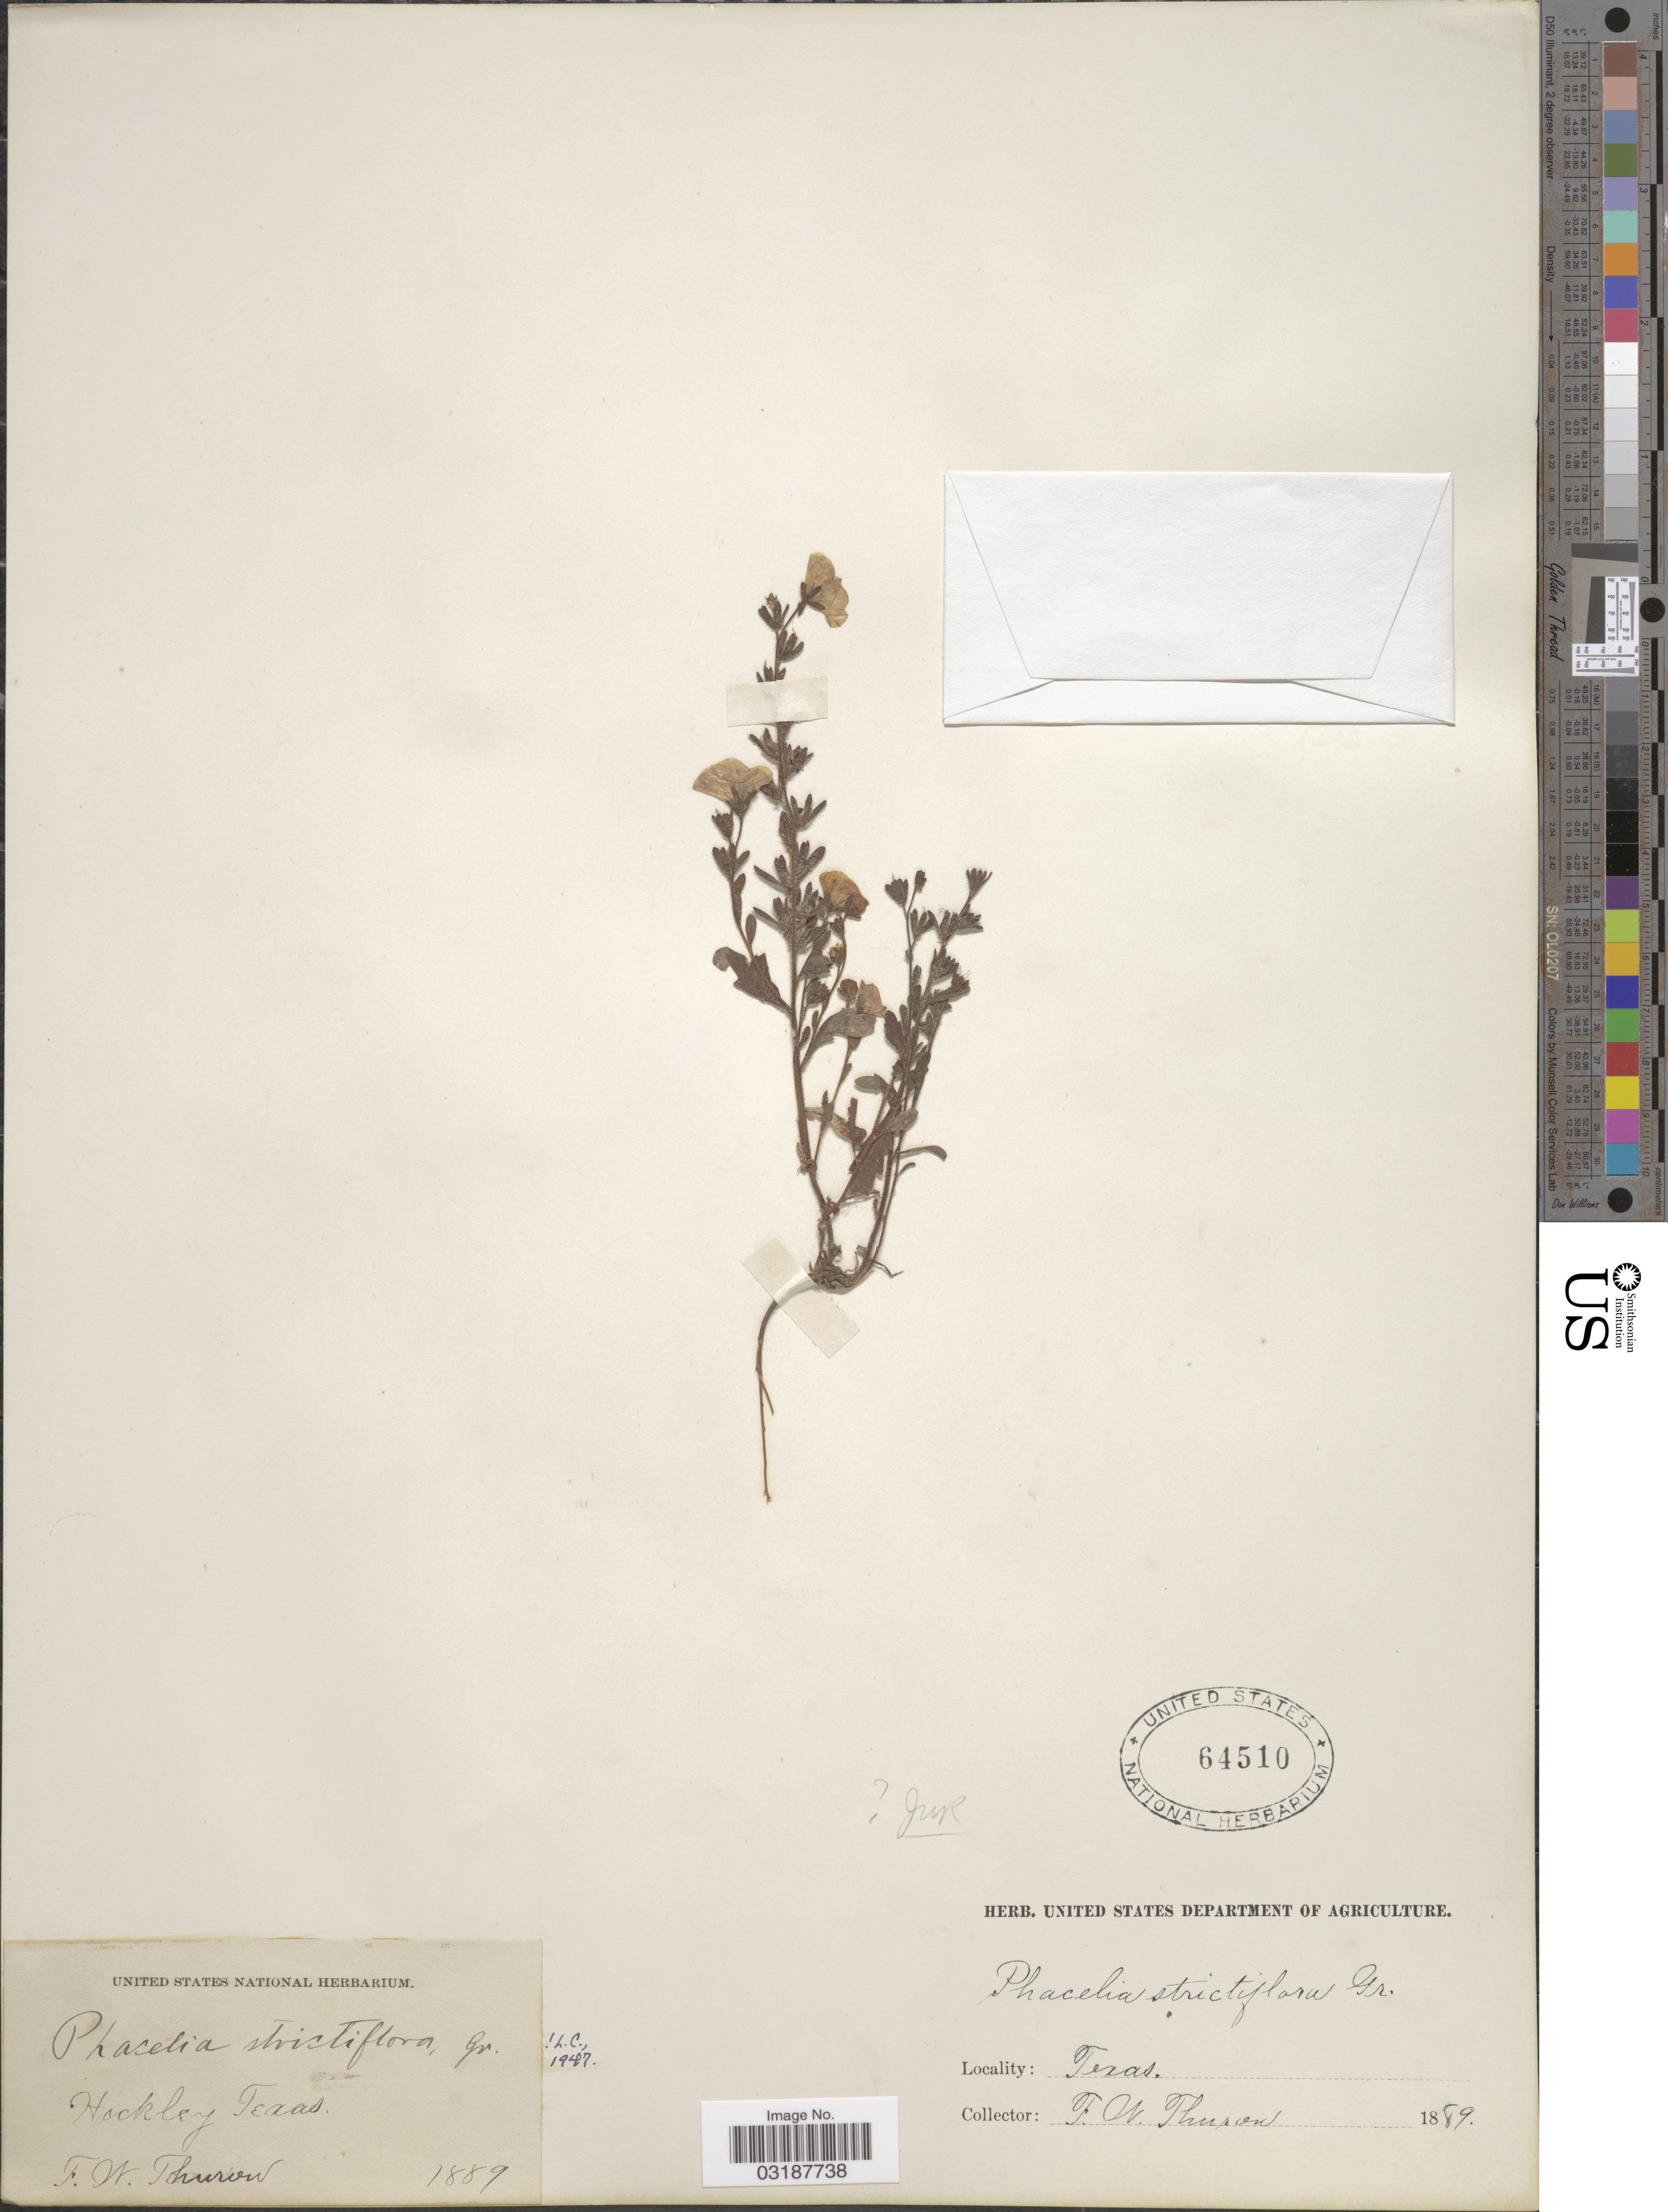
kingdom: Plantae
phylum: Tracheophyta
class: Magnoliopsida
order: Boraginales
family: Hydrophyllaceae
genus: Phacelia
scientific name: Phacelia strictiflora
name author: (Engelm. & A. Gray) A. Gray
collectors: F. Thuron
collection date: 1889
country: United States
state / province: Texas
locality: Hockley, Texas.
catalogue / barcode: US 64510